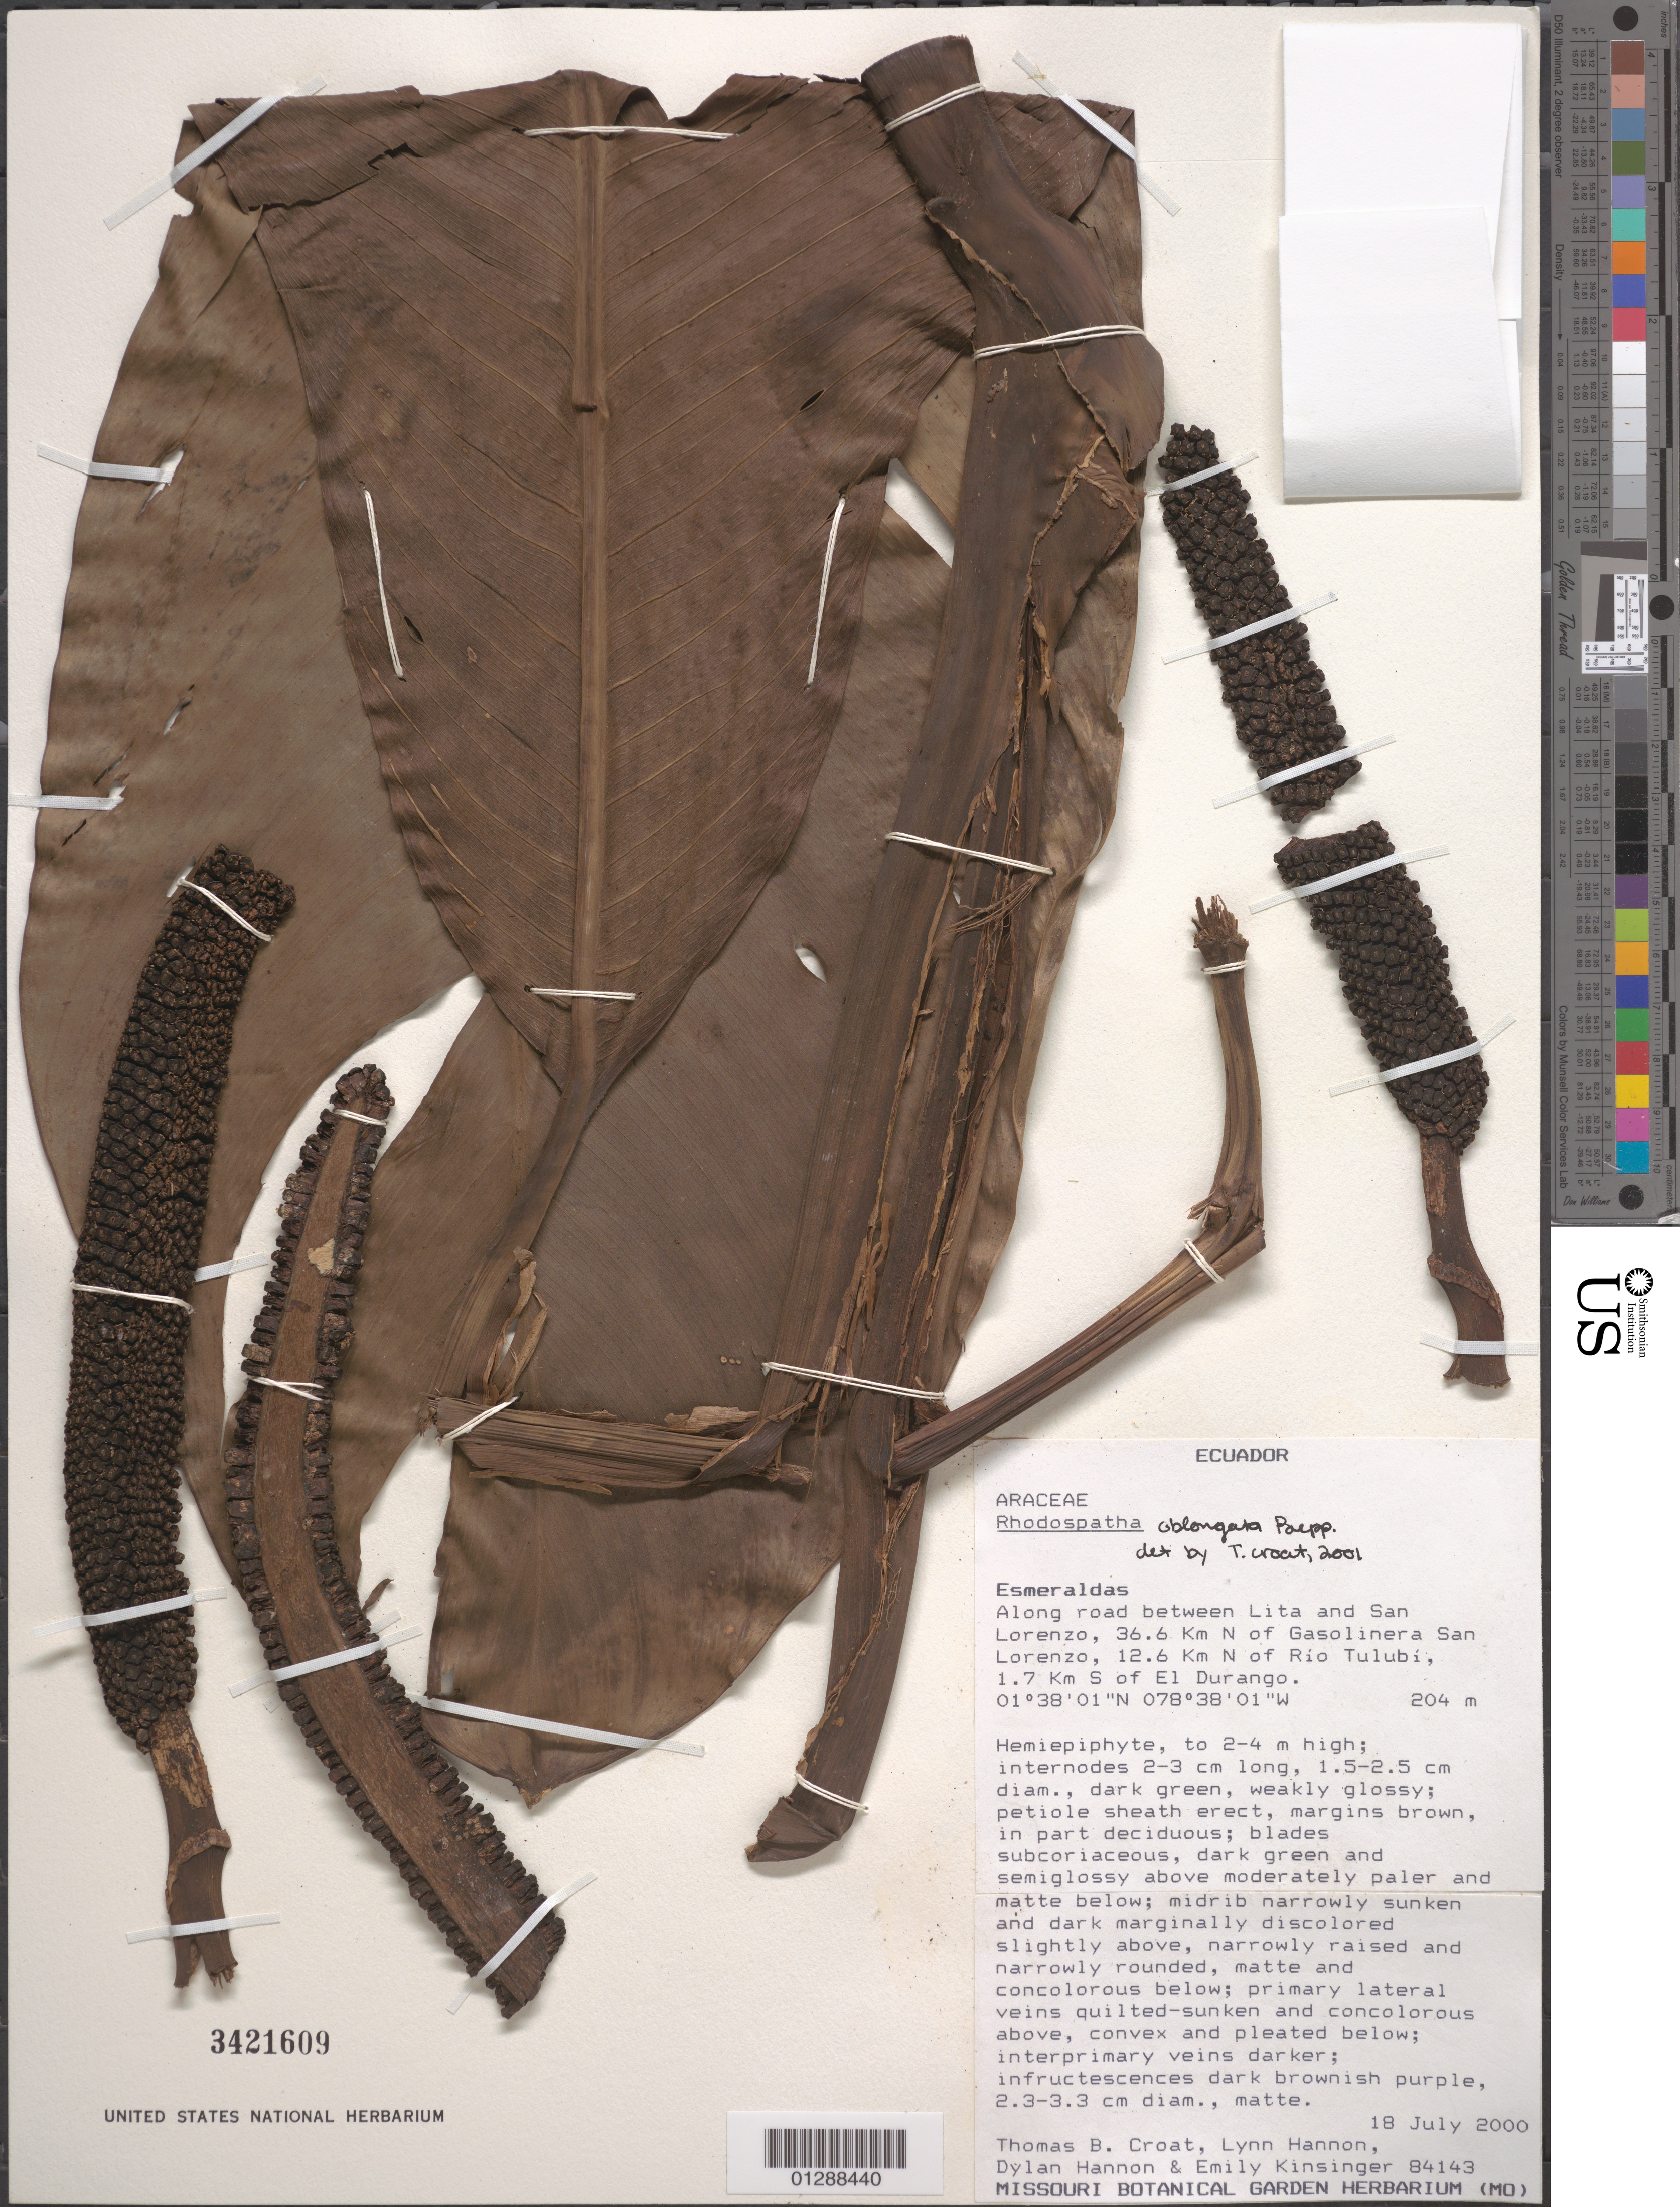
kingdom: Plantae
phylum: Tracheophyta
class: Liliopsida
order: Alismatales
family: Araceae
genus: Rhodospatha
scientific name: Rhodospatha oblongata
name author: Poepp.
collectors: T. B. Croat, L. Hannon, D. Hannon & E. Kinsinger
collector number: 84143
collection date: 2000-07-18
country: Ecuador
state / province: Esmeraldas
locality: Along road between Lita and San Lorenzo, 36.6 Km N of Gasolinera San Lorenzo, 12.6 Km N of Río Tulubí, 1.7 Km S of El Durango.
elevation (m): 204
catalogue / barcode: US 3421609